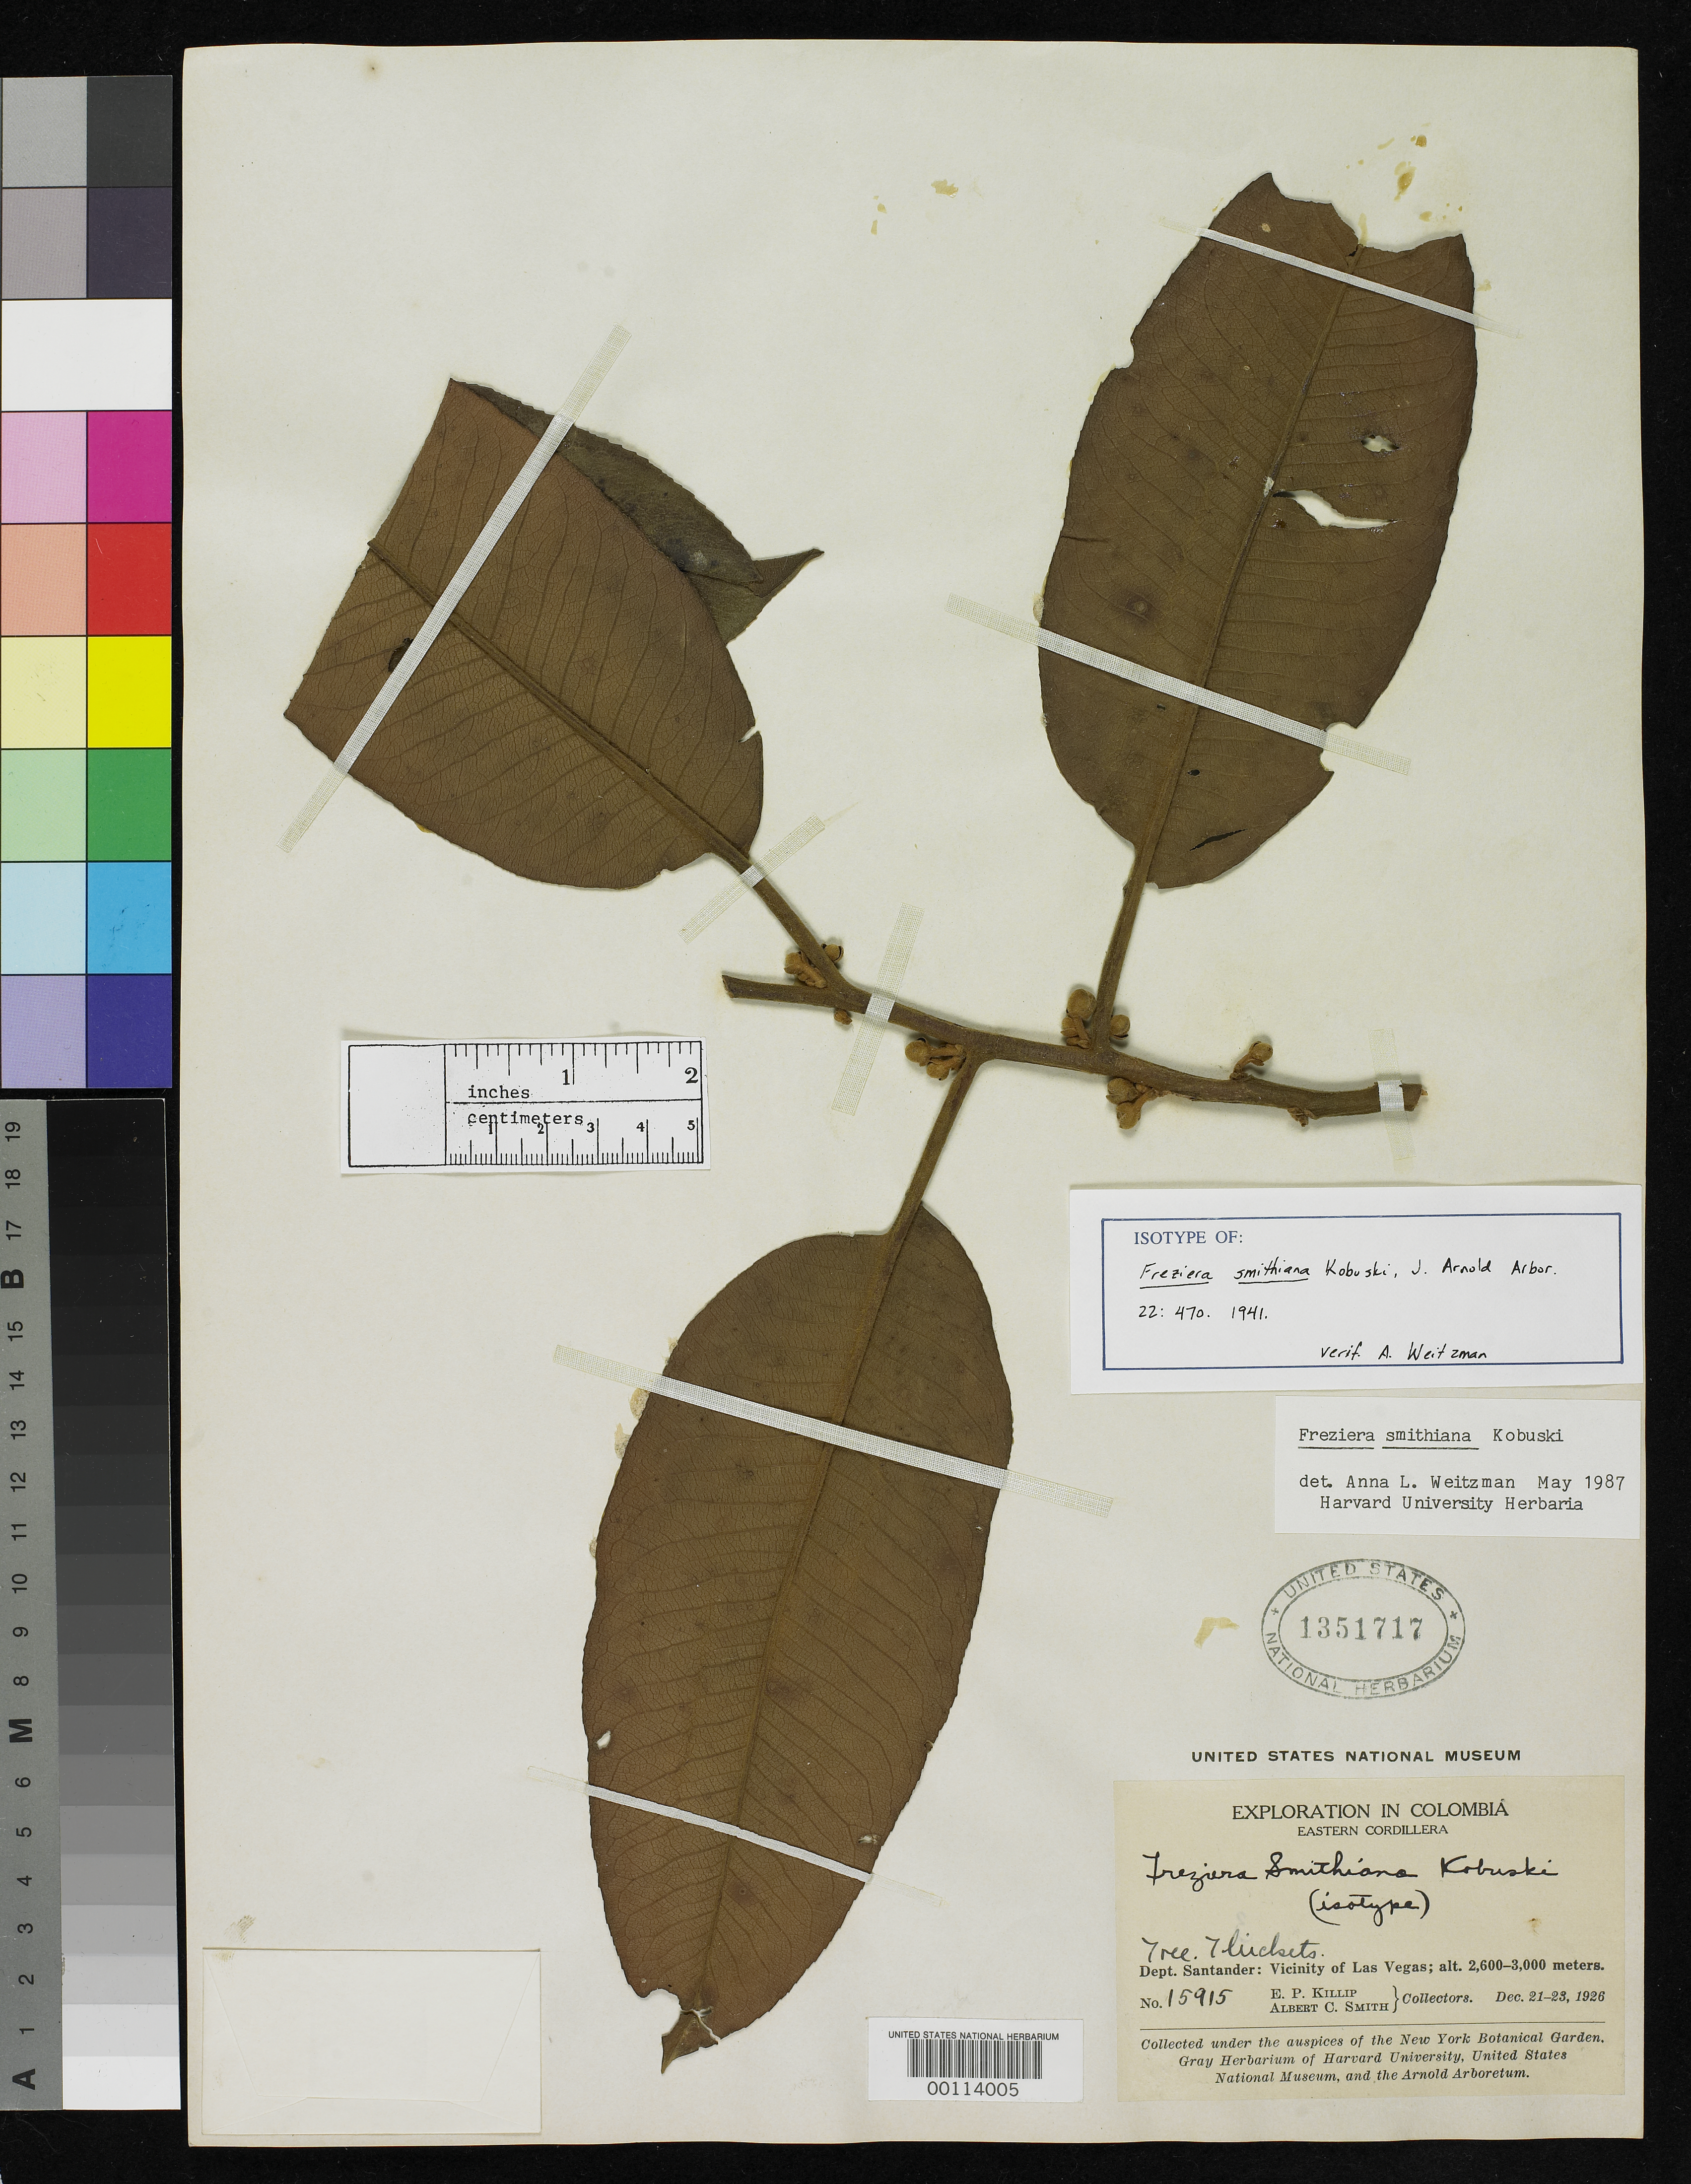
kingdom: Plantae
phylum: Tracheophyta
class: Magnoliopsida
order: Ericales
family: Pentaphylacaceae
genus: Freziera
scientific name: Freziera smithiana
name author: Kobuski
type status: Isotype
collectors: E. P. Killip & A. C. Smith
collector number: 15915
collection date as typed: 21 Dec 1926 to 26 Dec 1926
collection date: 1926-12-21/1926-12-26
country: Colombia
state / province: Santander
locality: Eastern Cordillera, vicinity of Las Vegas.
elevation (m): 2600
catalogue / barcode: US 1351717